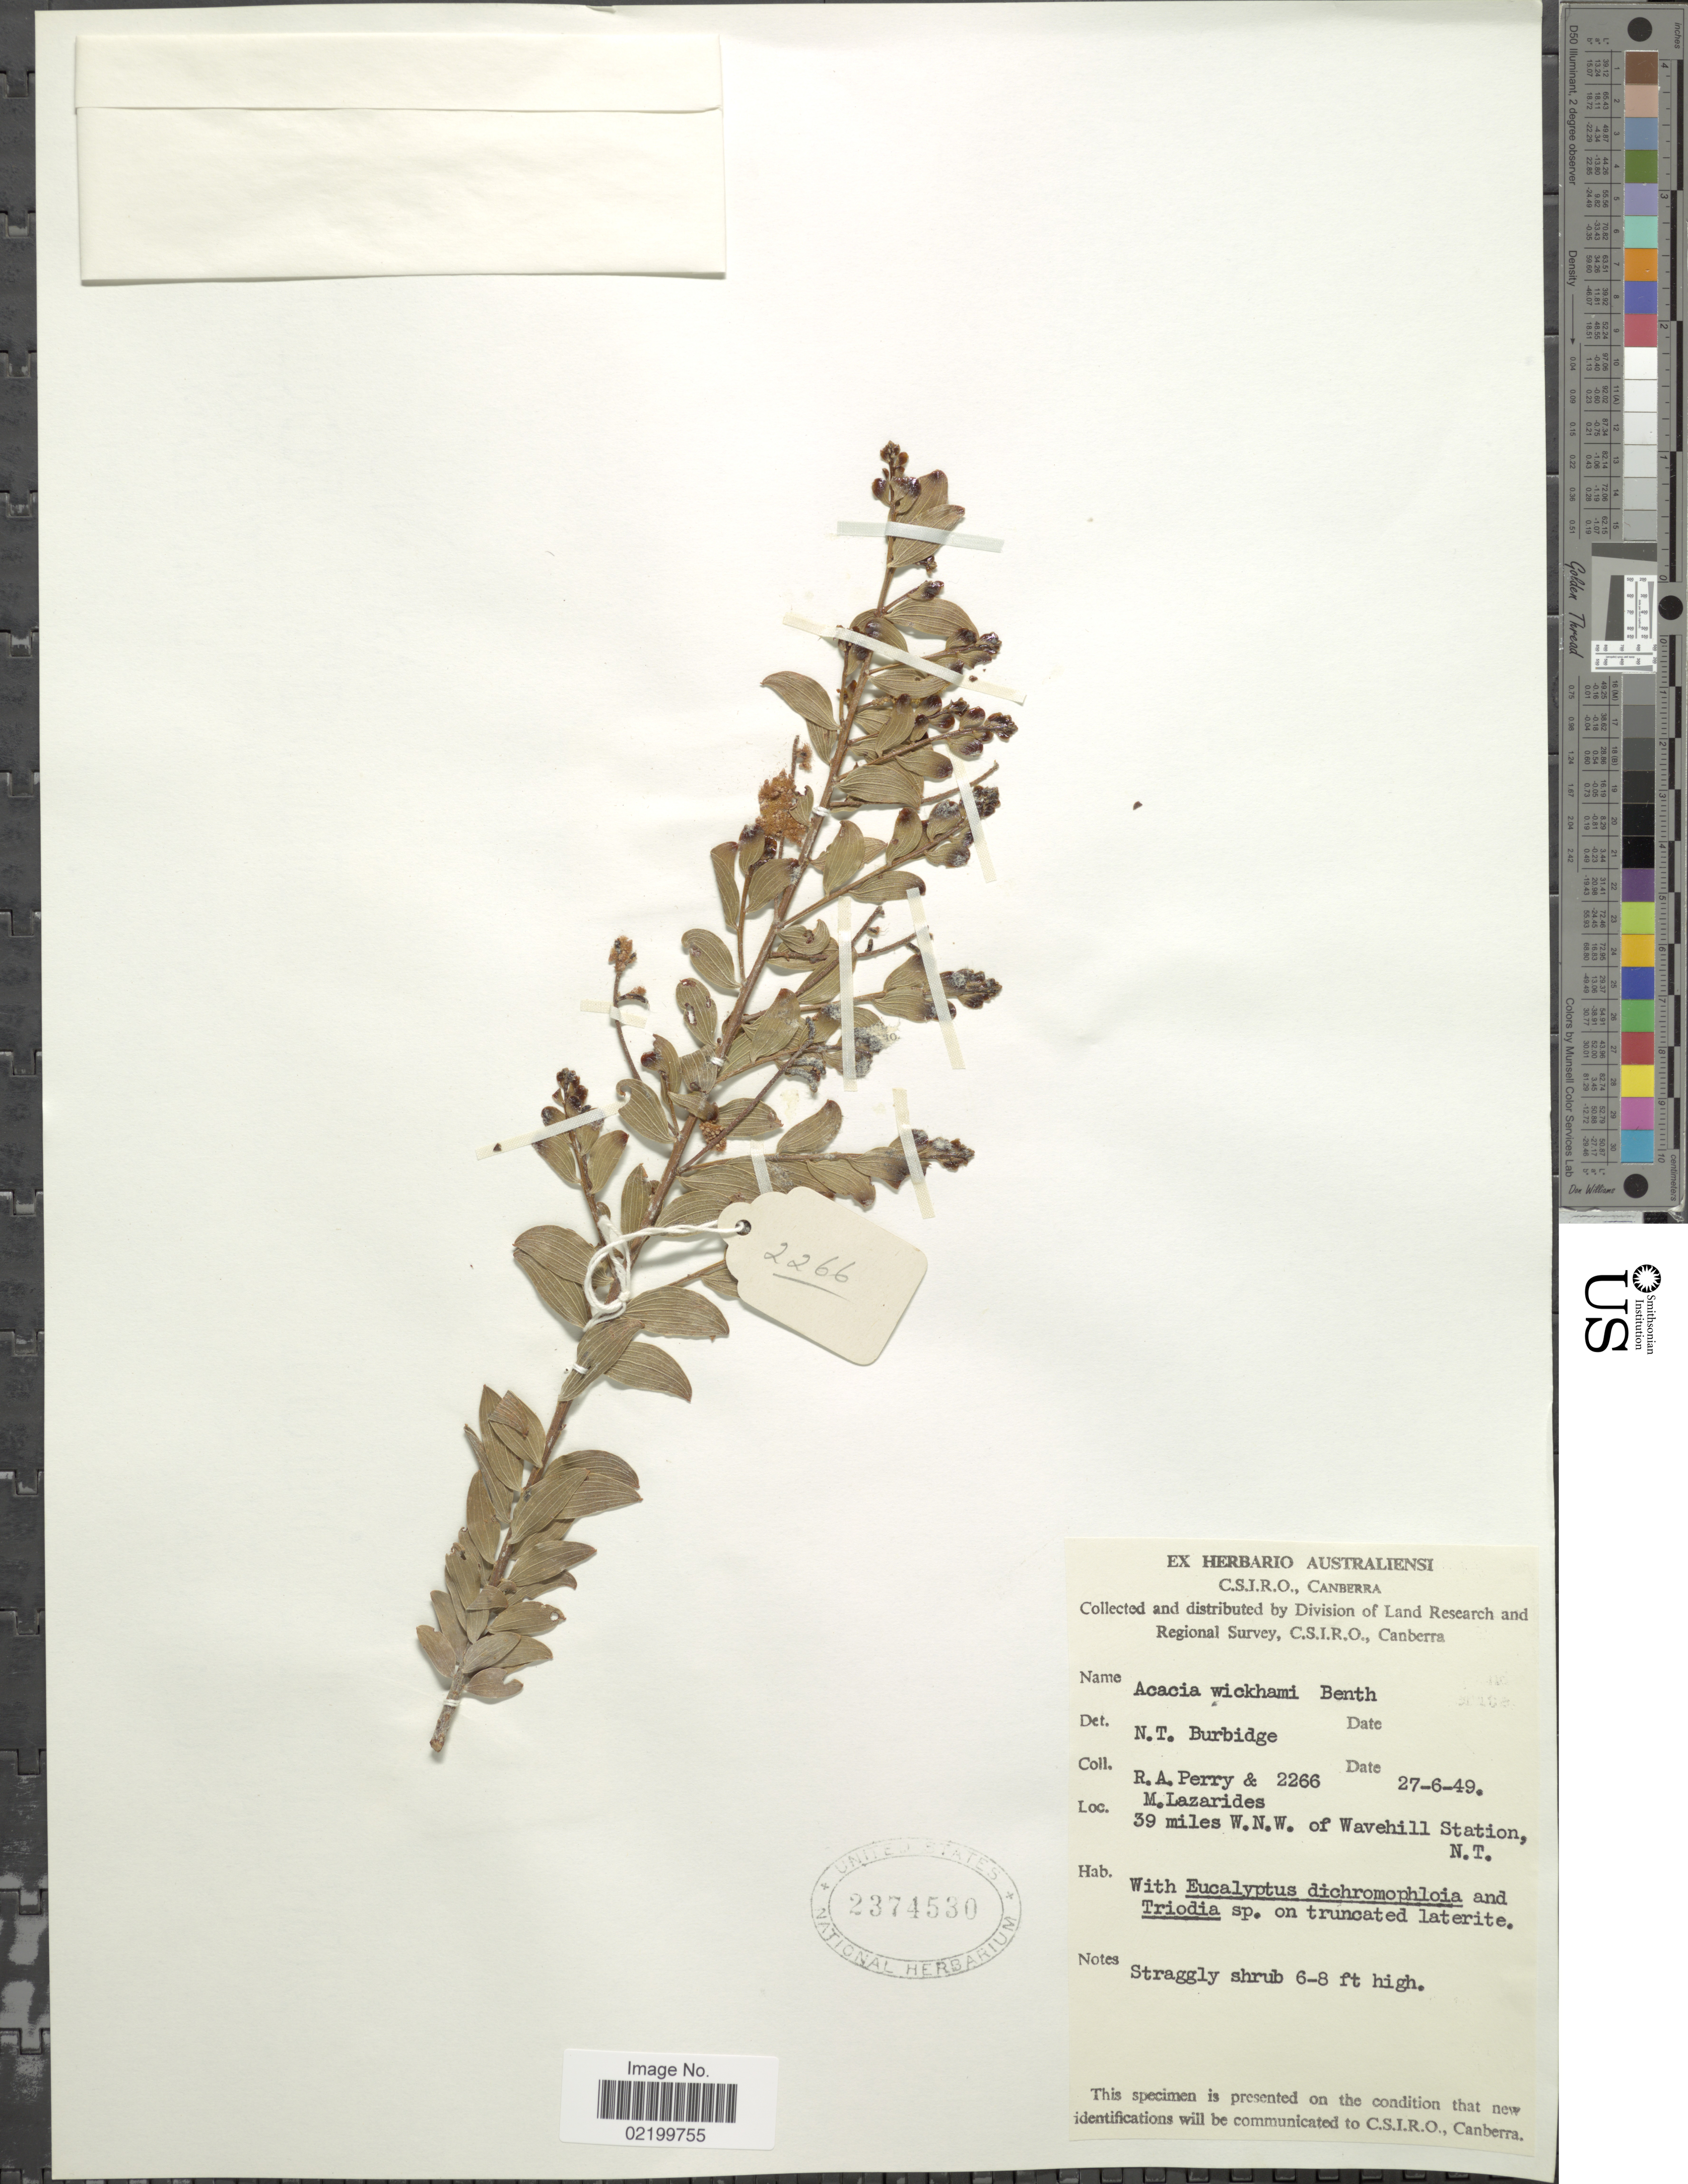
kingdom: Plantae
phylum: Tracheophyta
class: Magnoliopsida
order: Fabales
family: Fabaceae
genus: Acacia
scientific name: Acacia wickhami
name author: Benth.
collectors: Perry, R. A. & M. Lazarides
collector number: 2266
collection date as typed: Transcribed d/m/y: 27/6/49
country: Australia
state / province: Northern Territory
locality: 39 miles W.N.W. of Wavehill Station, N.T.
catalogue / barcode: US 2374530